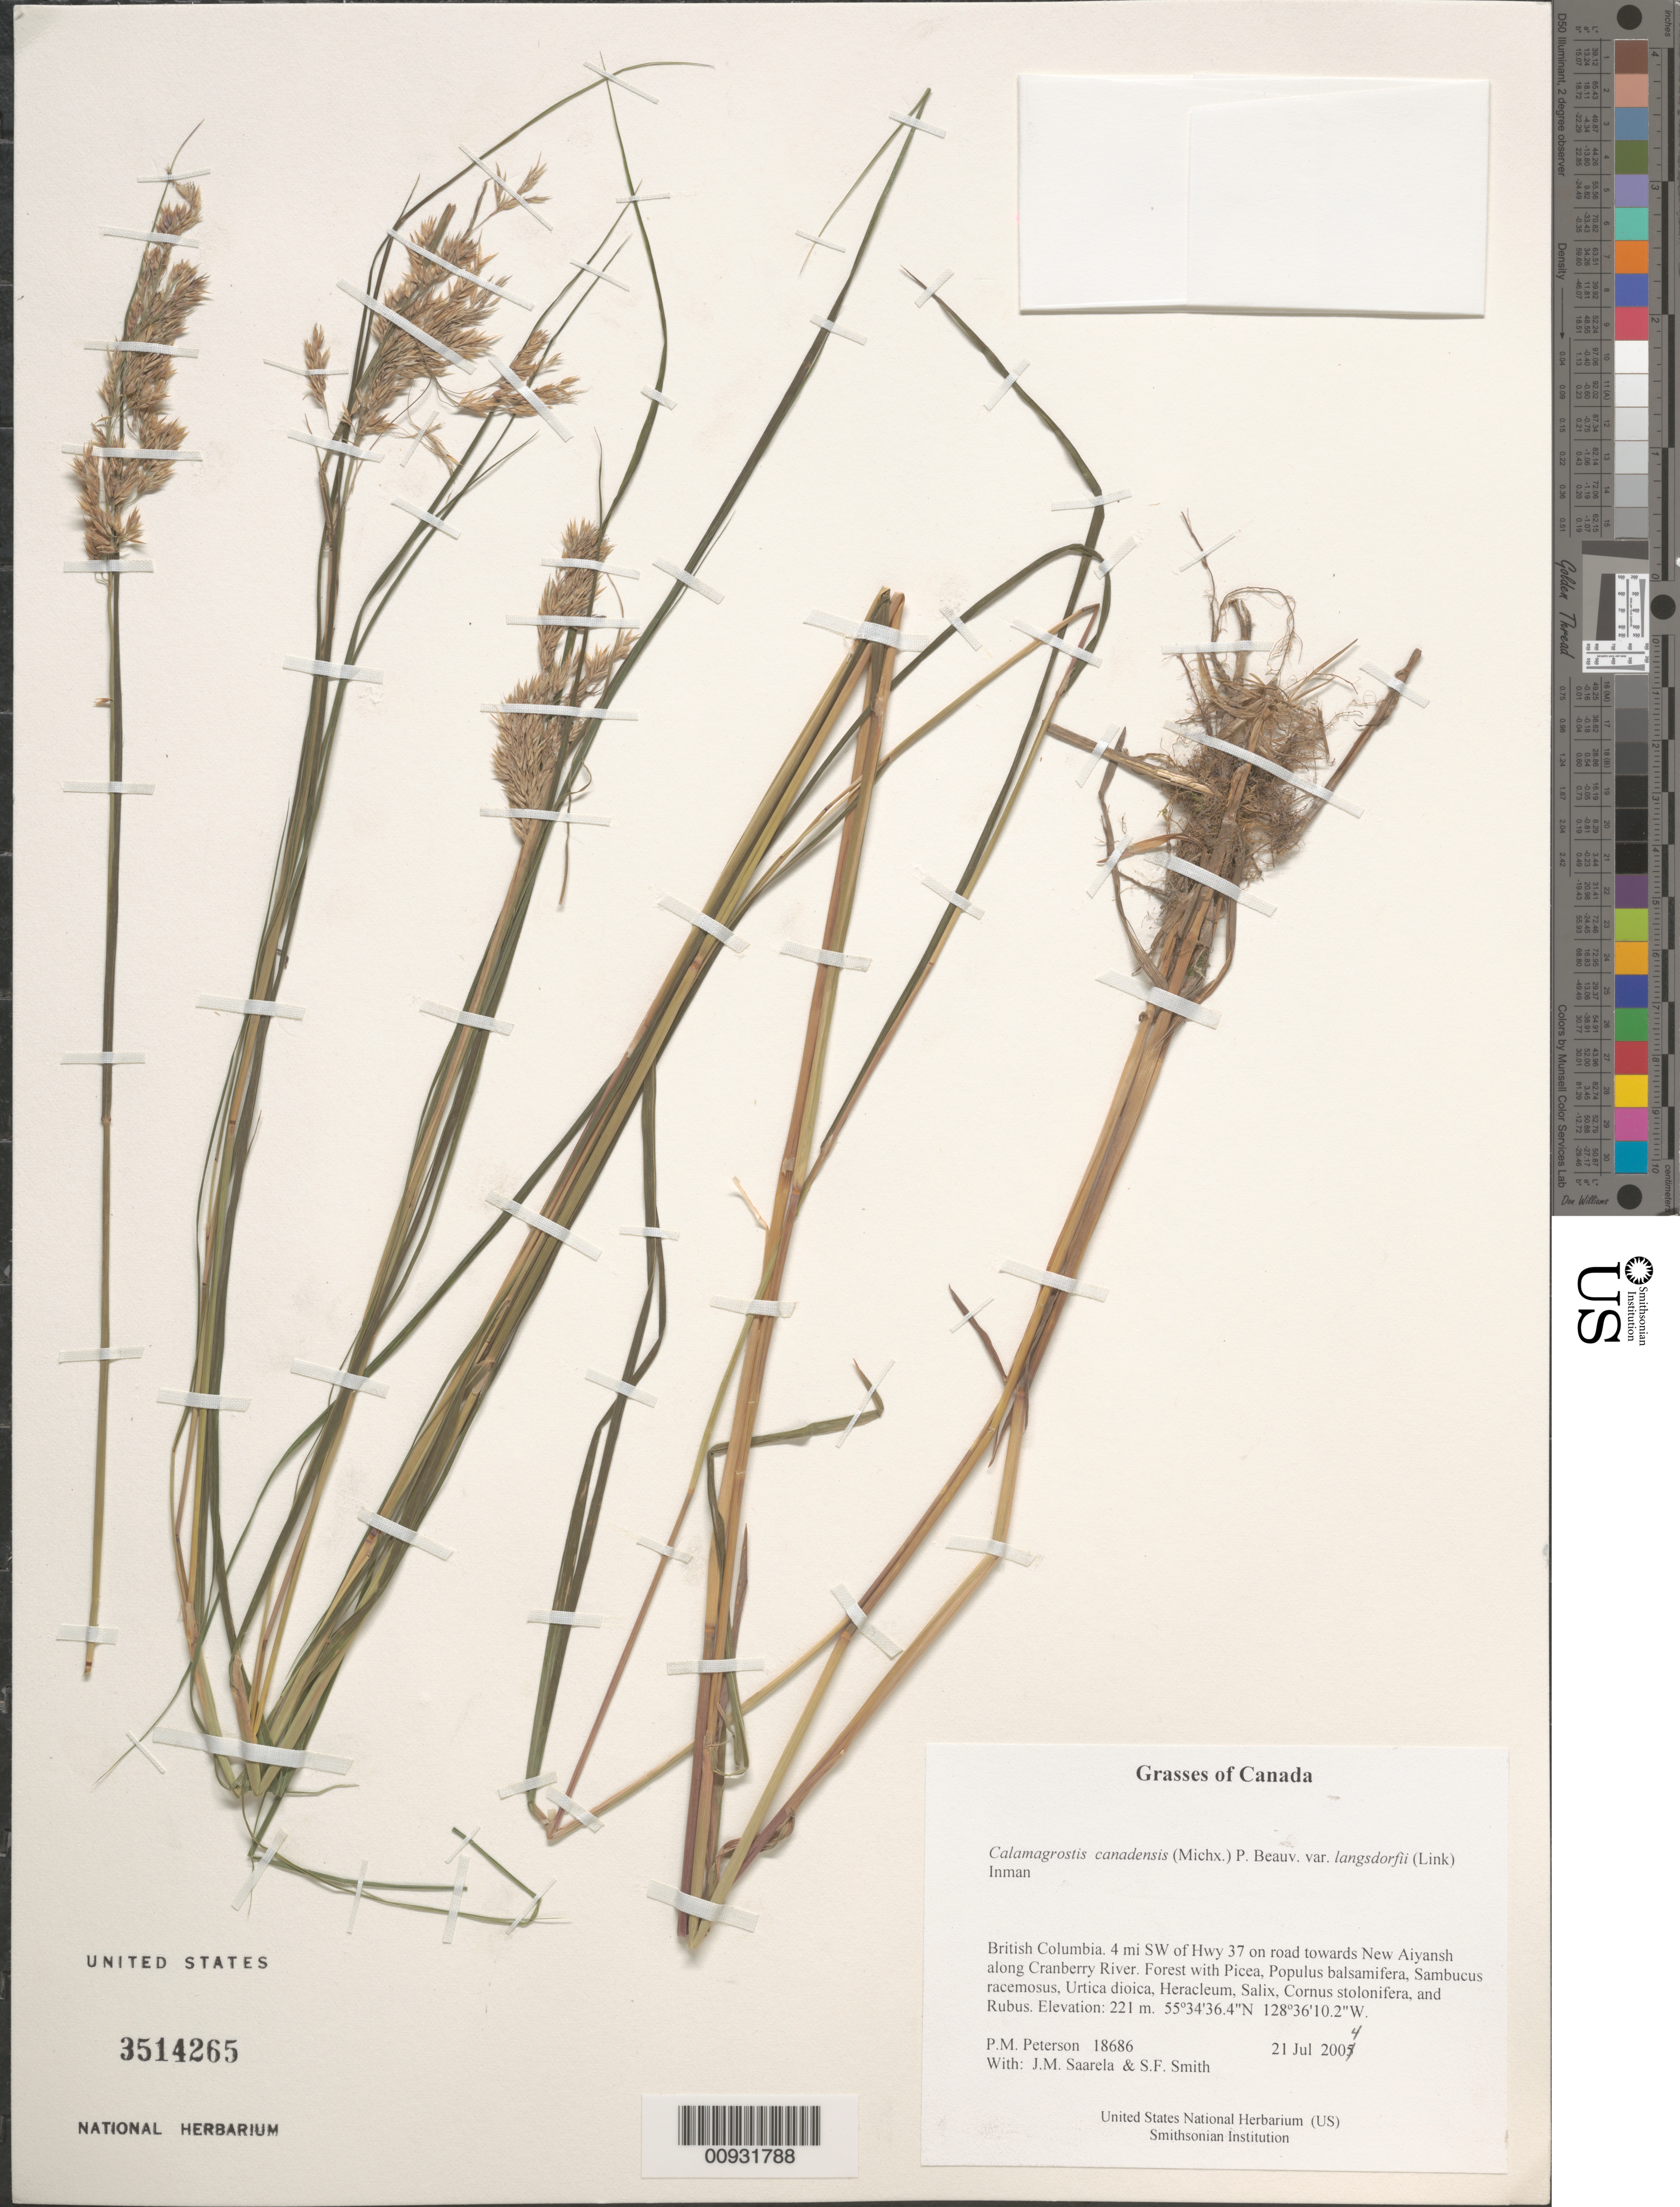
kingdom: Plantae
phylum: Tracheophyta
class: Liliopsida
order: Poales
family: Poaceae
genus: Calamagrostis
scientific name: Calamagrostis canadensis var. langsdorffii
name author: (Link) Inman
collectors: P. M. Peterson, J. Saarela & S.F. Smith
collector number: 18686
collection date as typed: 21 Jul 2004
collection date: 2004-07-21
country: Canada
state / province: British Columbia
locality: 4 mi SW of Hwy 37 on road towards New Aiyansh along Cranberry River. Forest with Picea, Populus balsamifera, Sambucus racemosus, Urtica dioica, Heracleum, Salix, Cornus stolonifera, and Rubus.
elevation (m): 221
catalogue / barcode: US 3514265